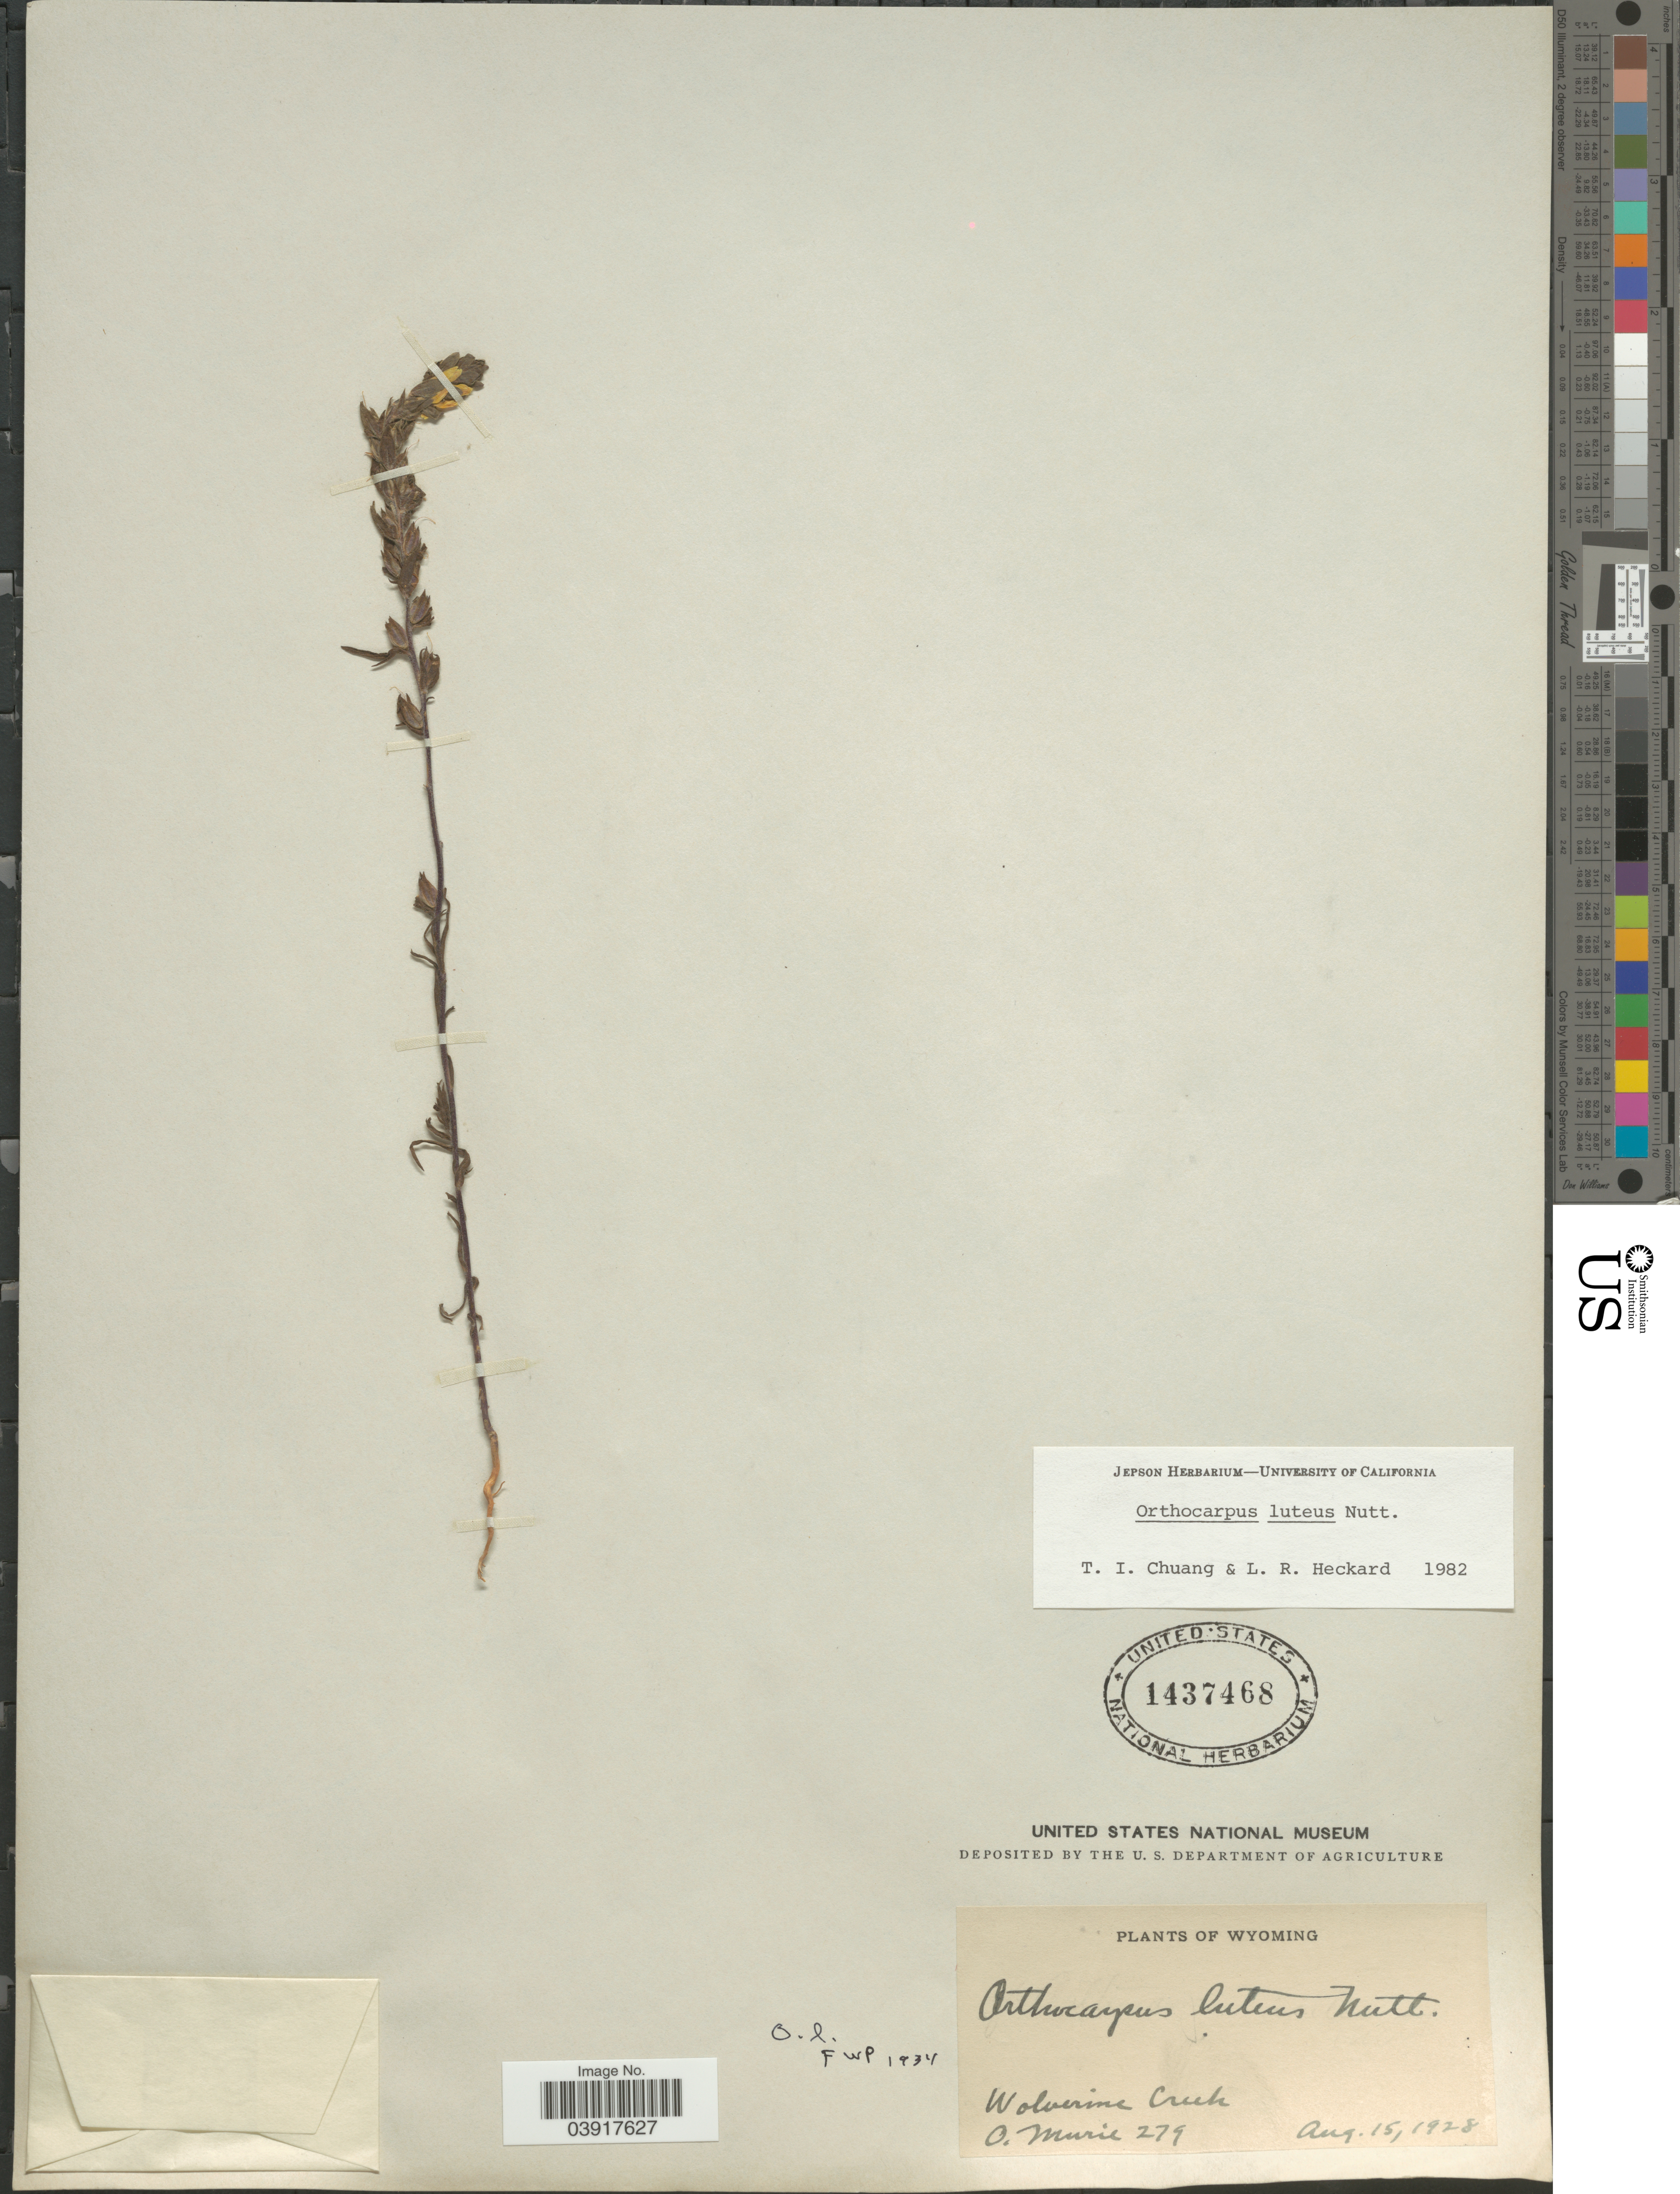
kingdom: Plantae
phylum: Tracheophyta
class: Magnoliopsida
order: Lamiales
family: Orobanchaceae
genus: Orthocarpus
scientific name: Orthocarpus luteus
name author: Nutt.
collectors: O. Murie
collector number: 279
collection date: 1928-08-15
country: United States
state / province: Wyoming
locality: Wolverine Creek.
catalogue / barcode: US 1437468